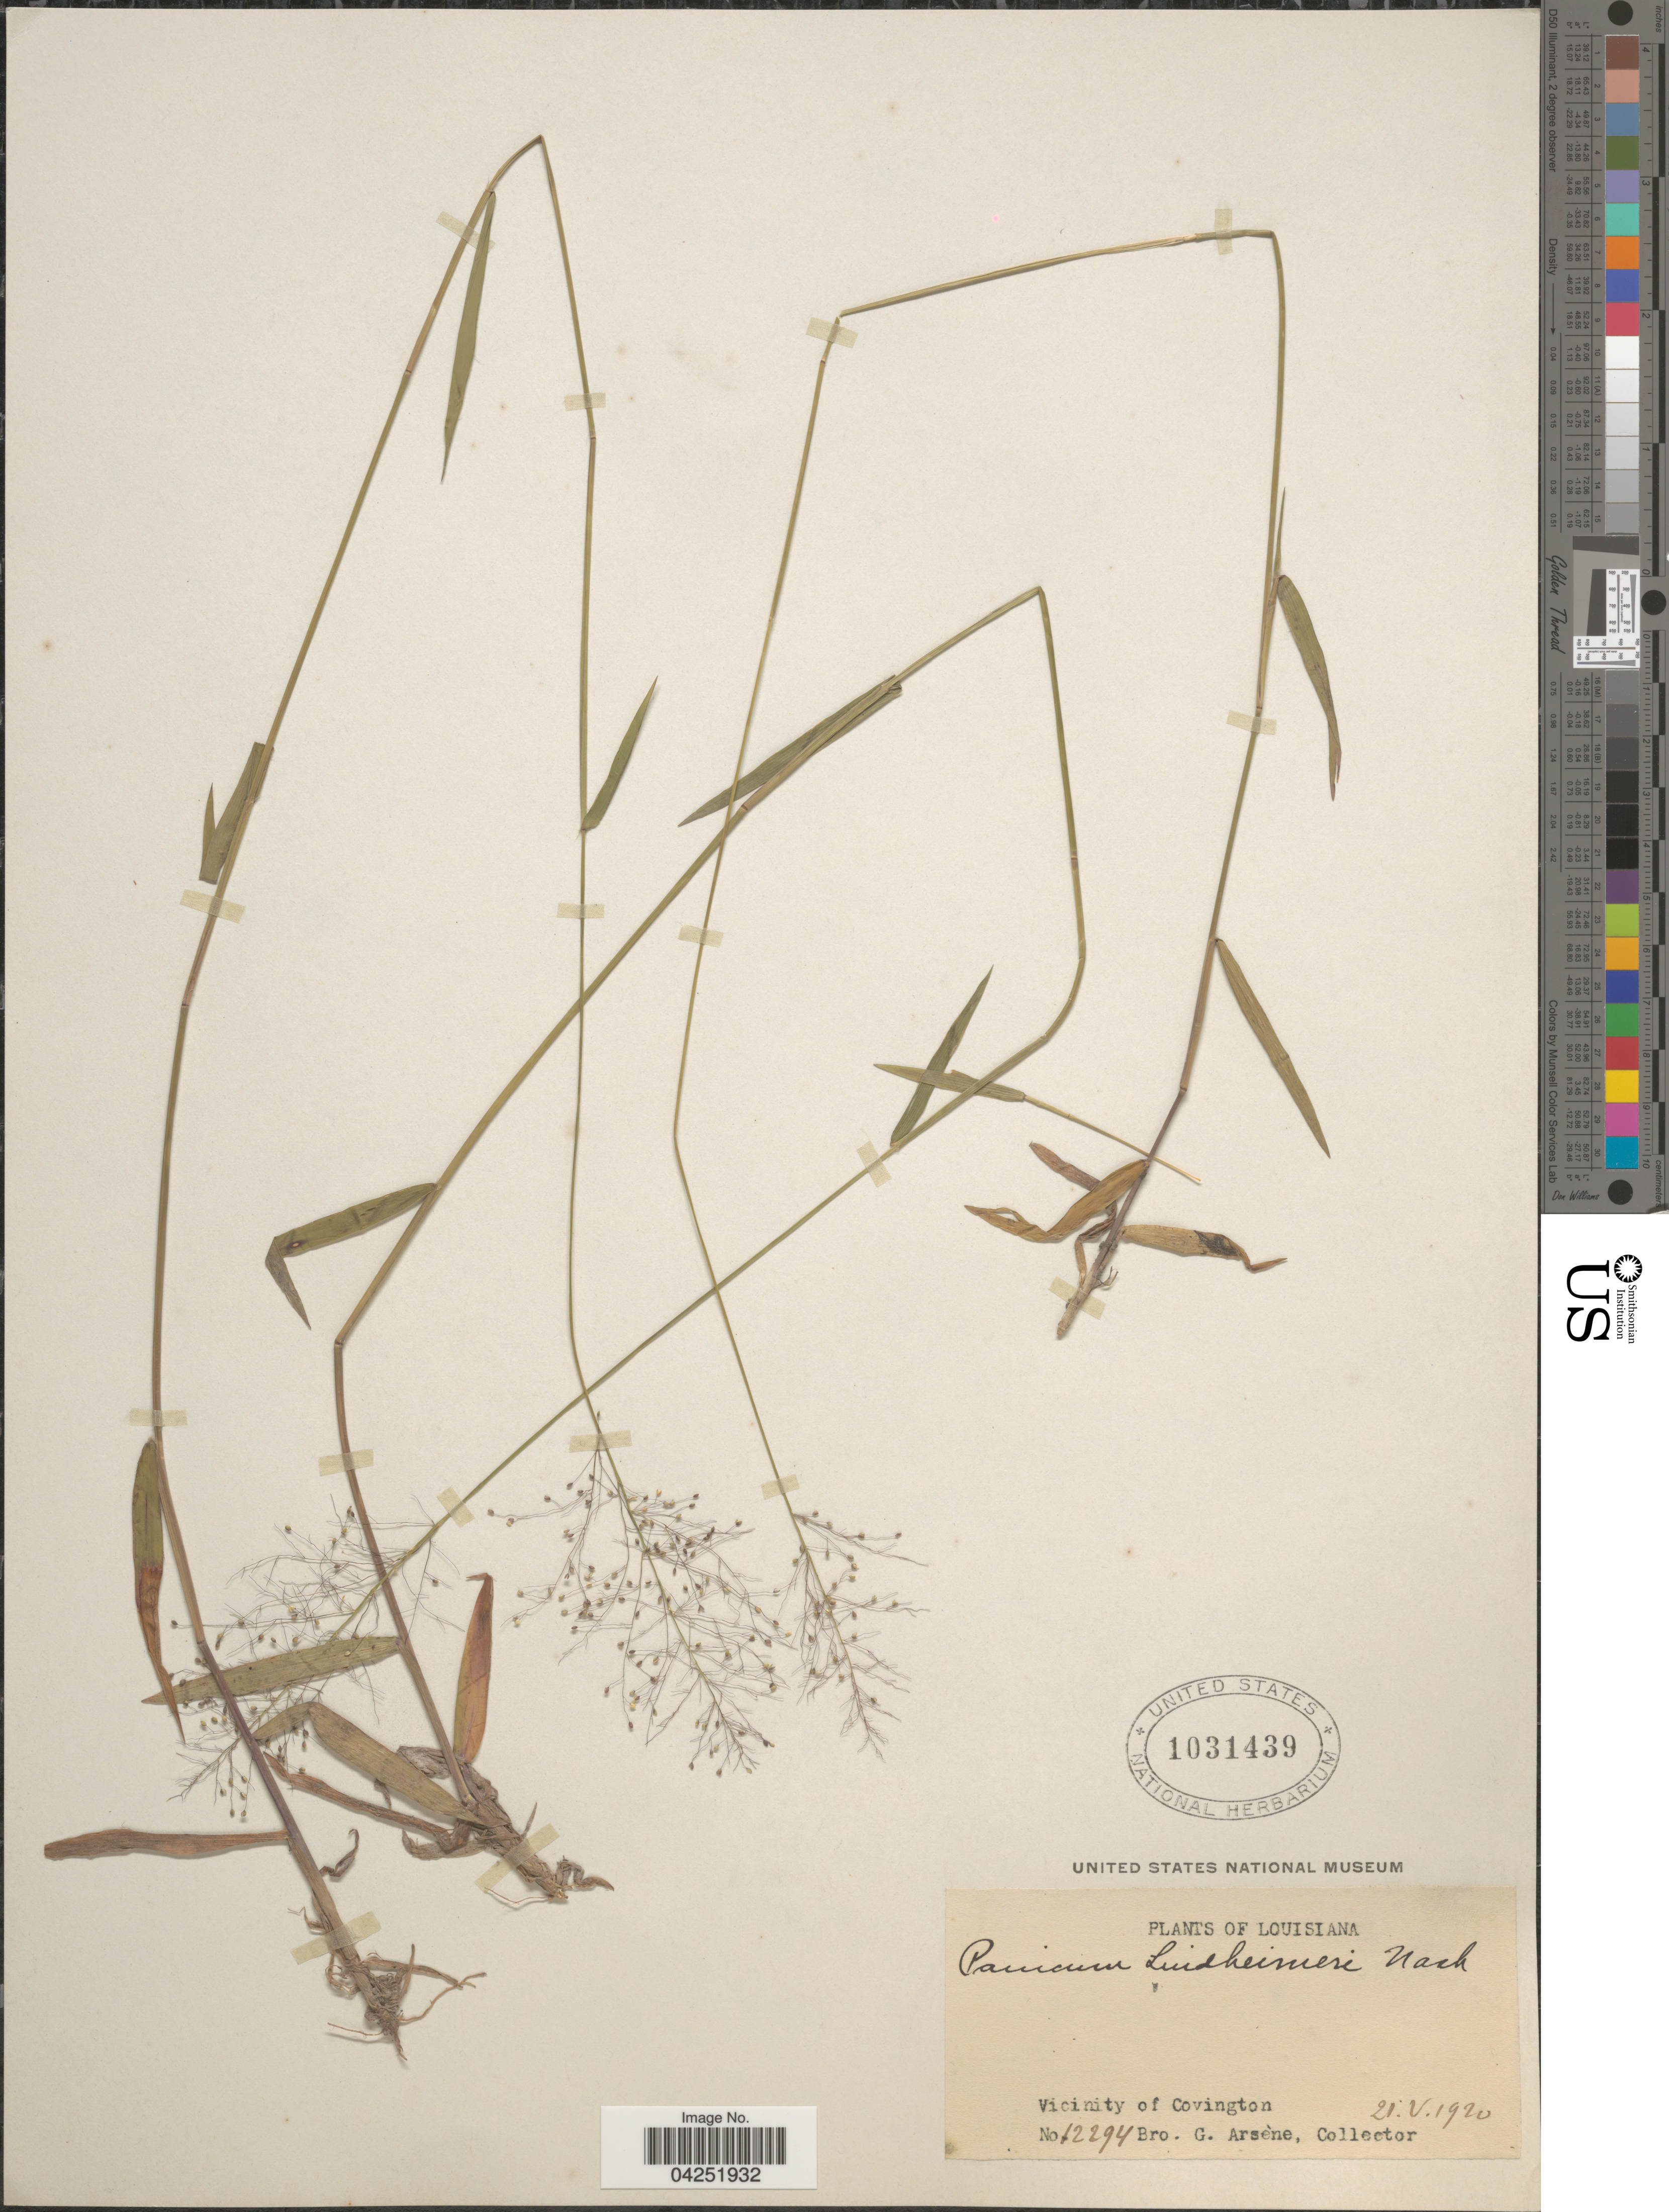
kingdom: Plantae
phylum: Tracheophyta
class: Liliopsida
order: Poales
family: Poaceae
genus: Dichanthelium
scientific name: Dichanthelium acuminatum var. lindheimeri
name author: (Nash) Gould & C.A. Clark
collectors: Bro. G. Arsène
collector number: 12294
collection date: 1920-05-21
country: United States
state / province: Louisiana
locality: Vicinity of Covington.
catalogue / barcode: US 1031439